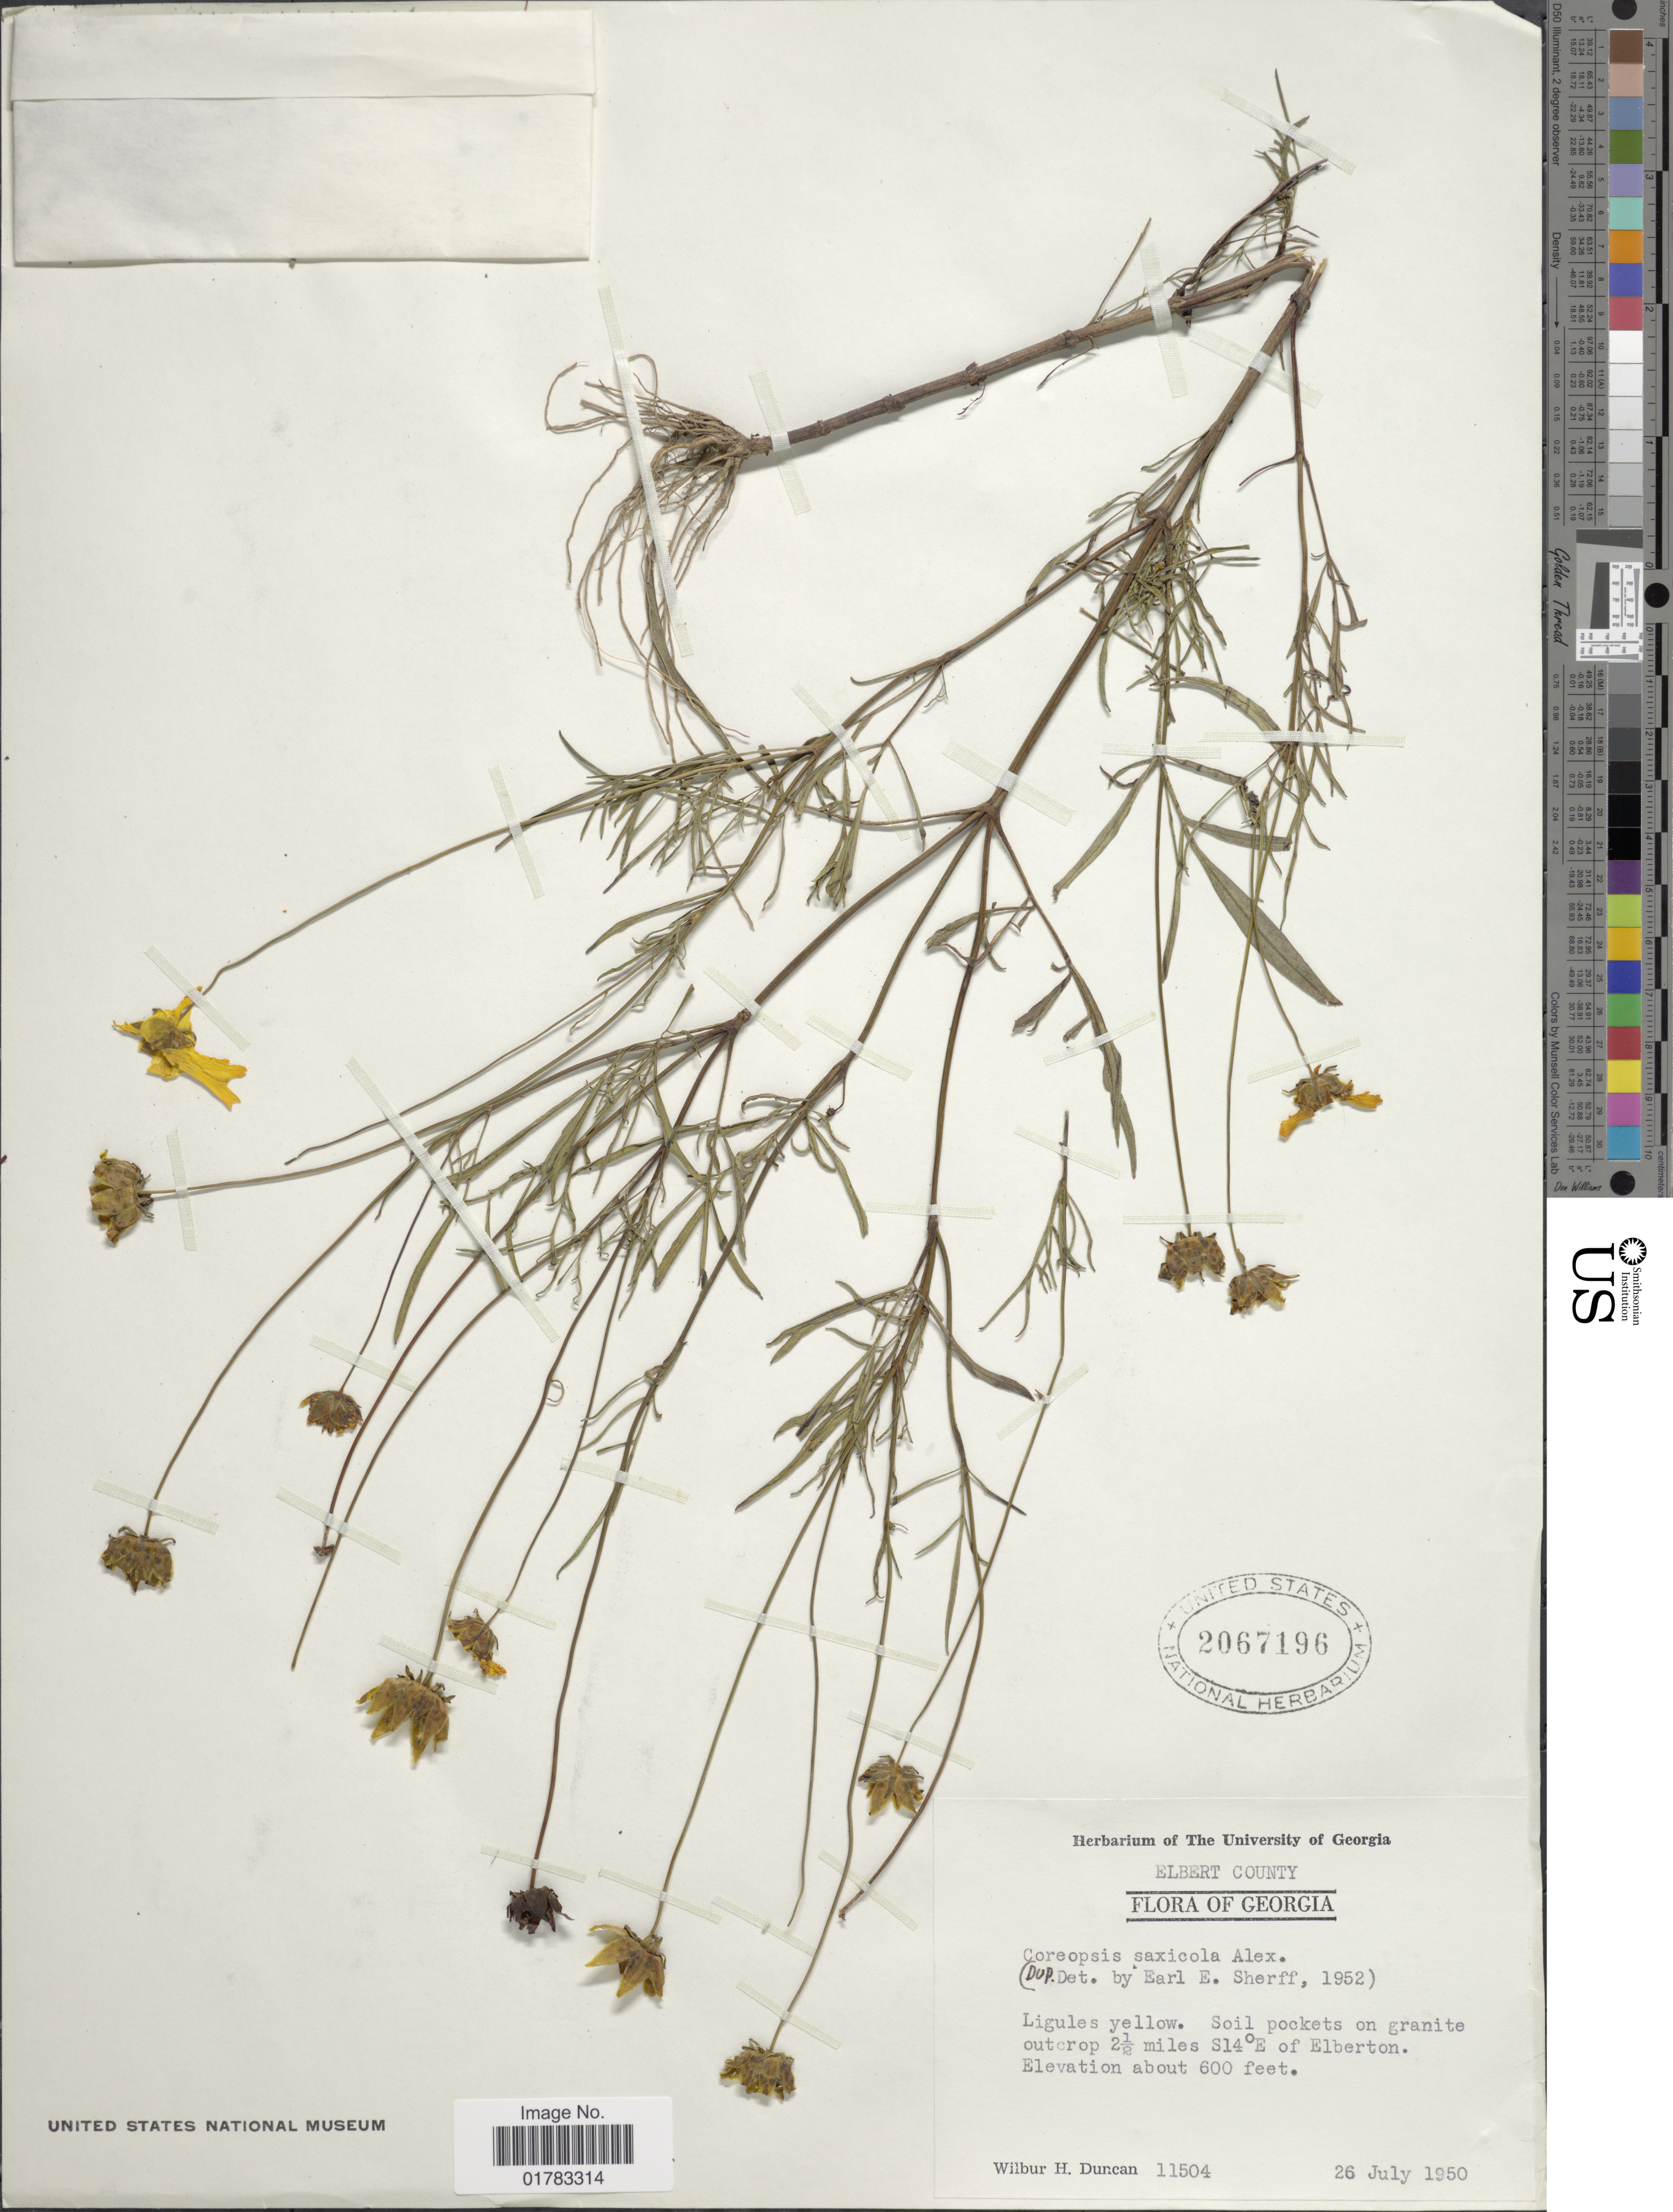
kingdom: Plantae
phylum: Tracheophyta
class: Magnoliopsida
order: Asterales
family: Asteraceae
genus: Coreopsis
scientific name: Coreopsis saxicola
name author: Alexander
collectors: W. H. Duncan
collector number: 11504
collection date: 1950-07-26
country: United States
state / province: Georgia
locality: Elbert County, soil pockets on granite outcrop 2½ miles S14°E of Elberton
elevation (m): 183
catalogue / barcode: US 2067196